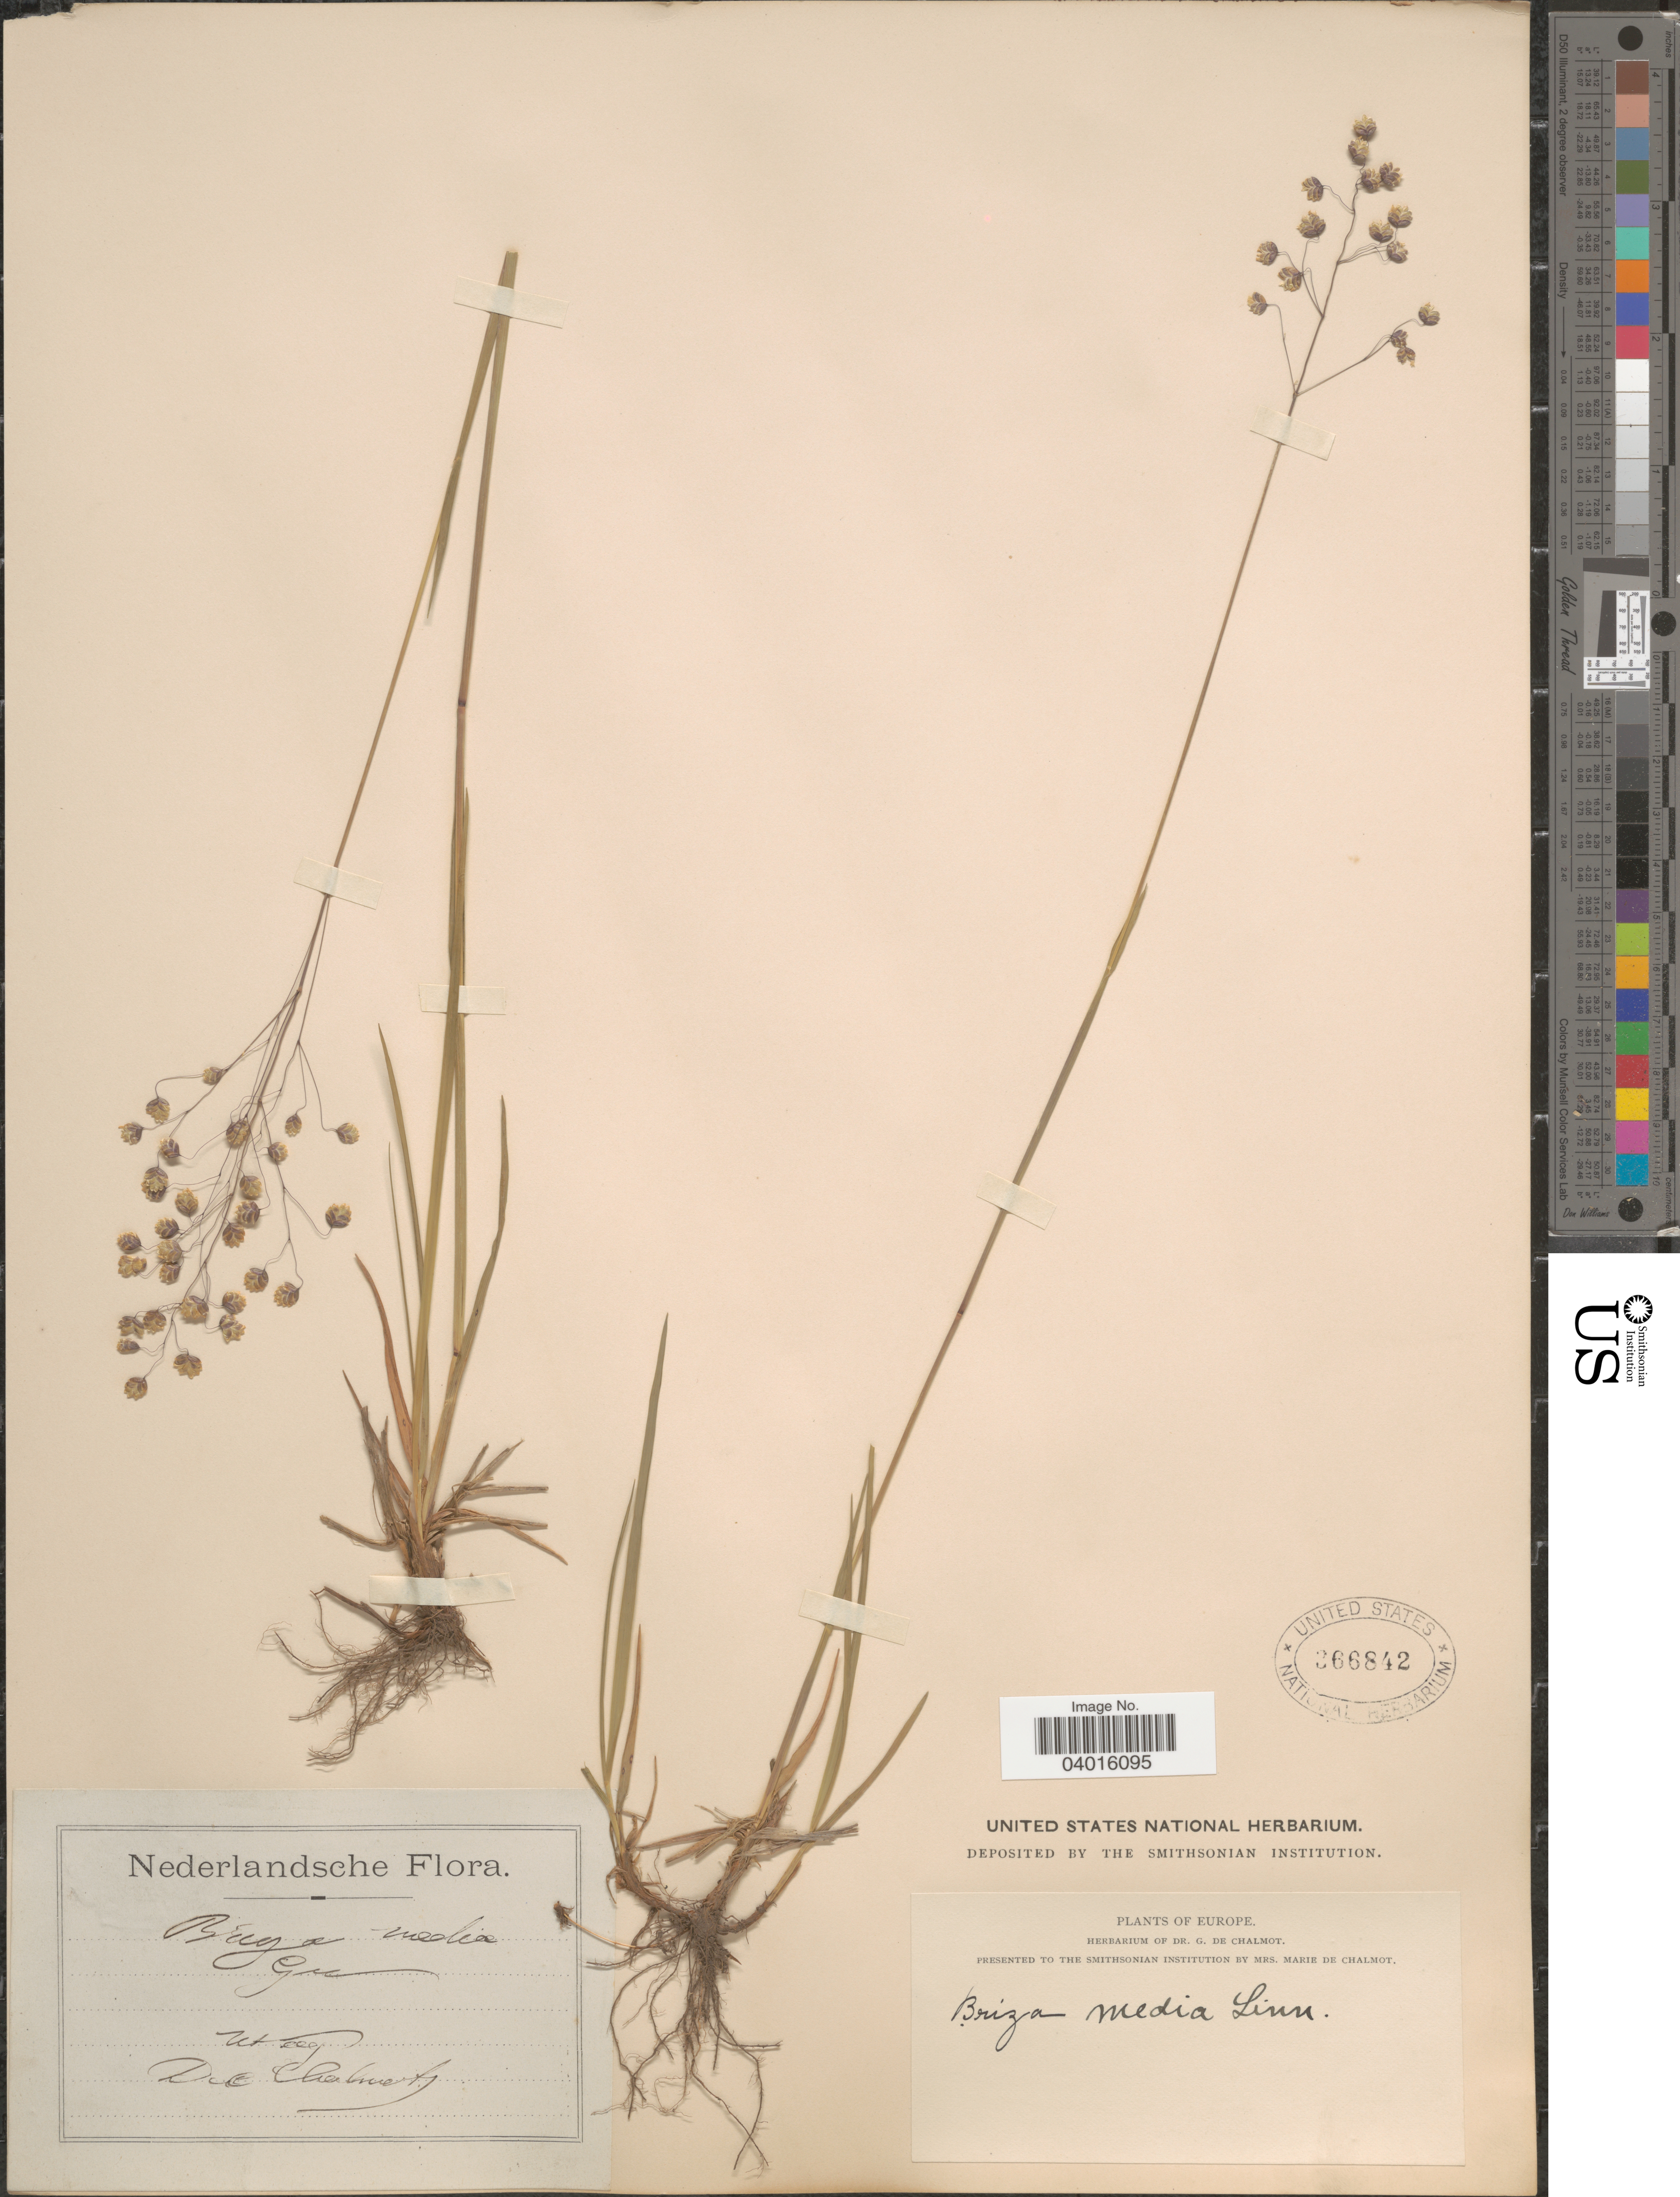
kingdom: Plantae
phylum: Tracheophyta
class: Liliopsida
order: Poales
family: Poaceae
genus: Briza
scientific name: Briza media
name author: L.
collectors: G. de Chalmot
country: Netherlands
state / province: Gelderland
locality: Wag. Europe.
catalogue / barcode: US 366842